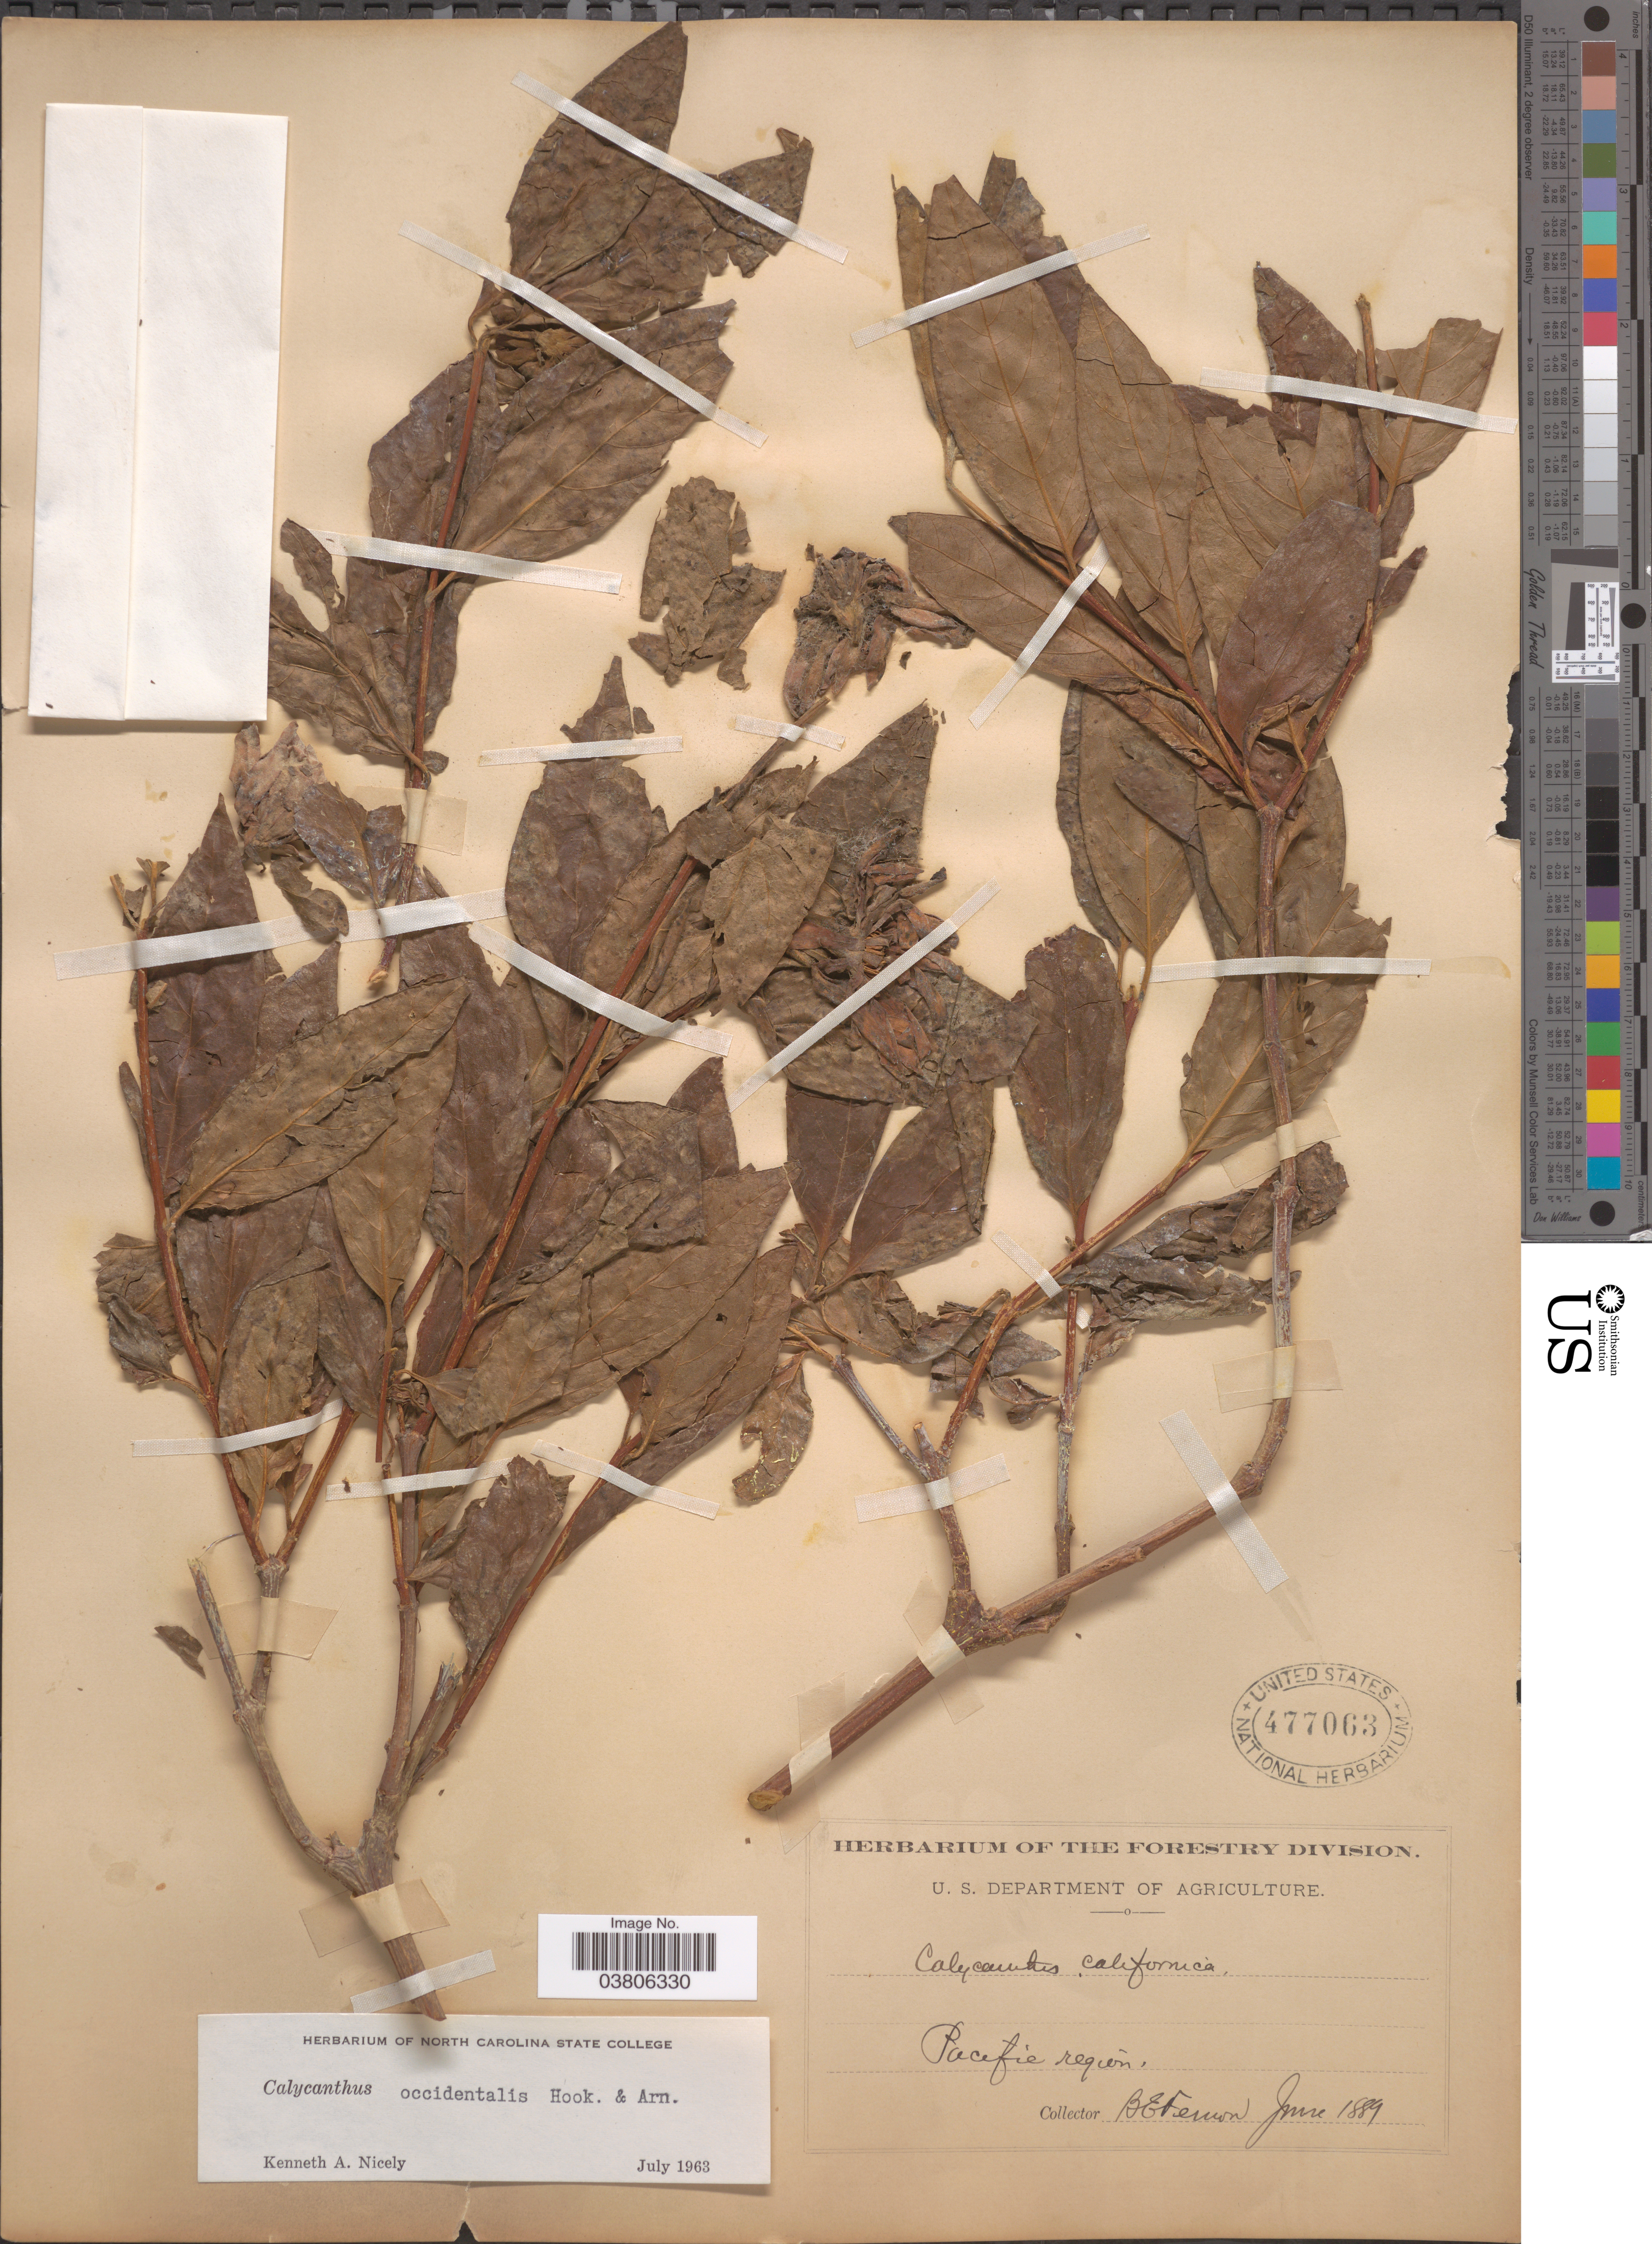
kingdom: Plantae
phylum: Tracheophyta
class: Magnoliopsida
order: Laurales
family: Calycanthaceae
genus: Calycanthus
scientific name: Calycanthus occidentalis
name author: Hook. & Arn.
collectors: B. Fernow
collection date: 1889-06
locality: Pacific region.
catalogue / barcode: US 477063